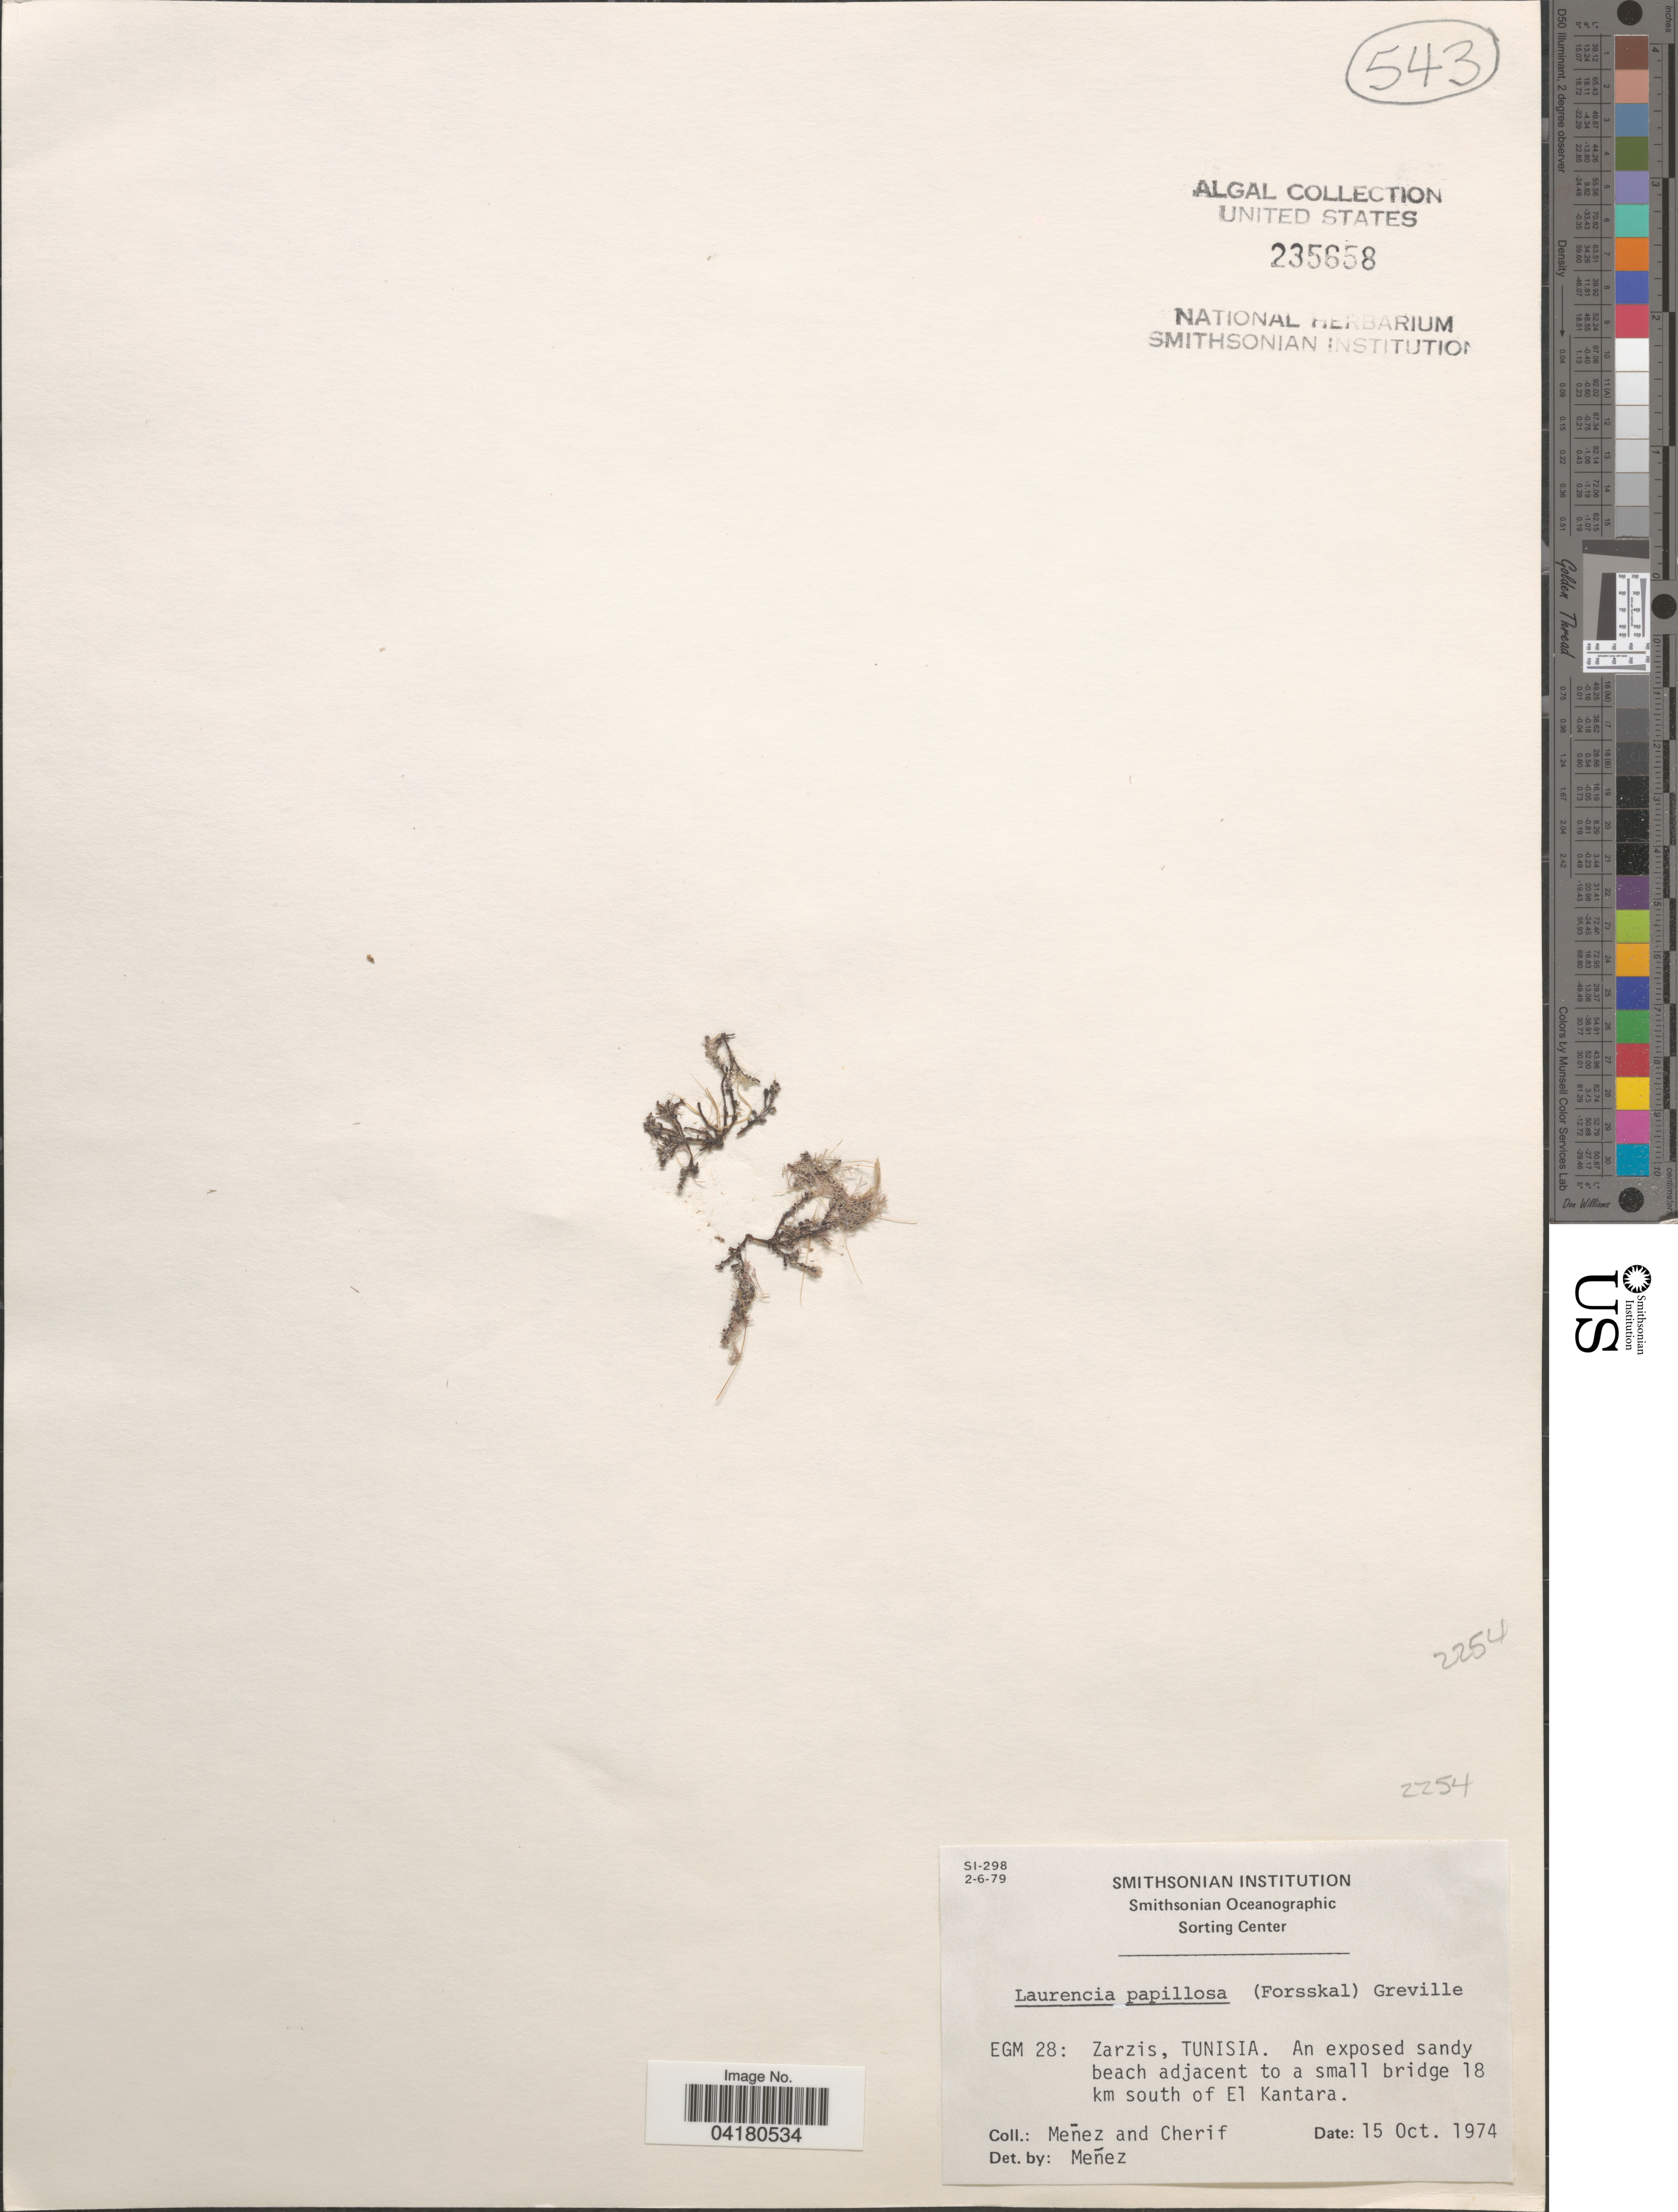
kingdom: Plantae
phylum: Rhodophyta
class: Florideophyceae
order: Ceramiales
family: Rhodomelaceae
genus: Palisada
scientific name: Palisada perforata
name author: (Bory) K.W. Nam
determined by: Algae name updating Project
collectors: Menez & -. Cherif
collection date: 1974-10-15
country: Tunisia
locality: EGM 28: Zarzis, Tunisia. An exposed sandy beach adjacent to a small bridge 18 km south of El Kantara.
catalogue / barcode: US 235658